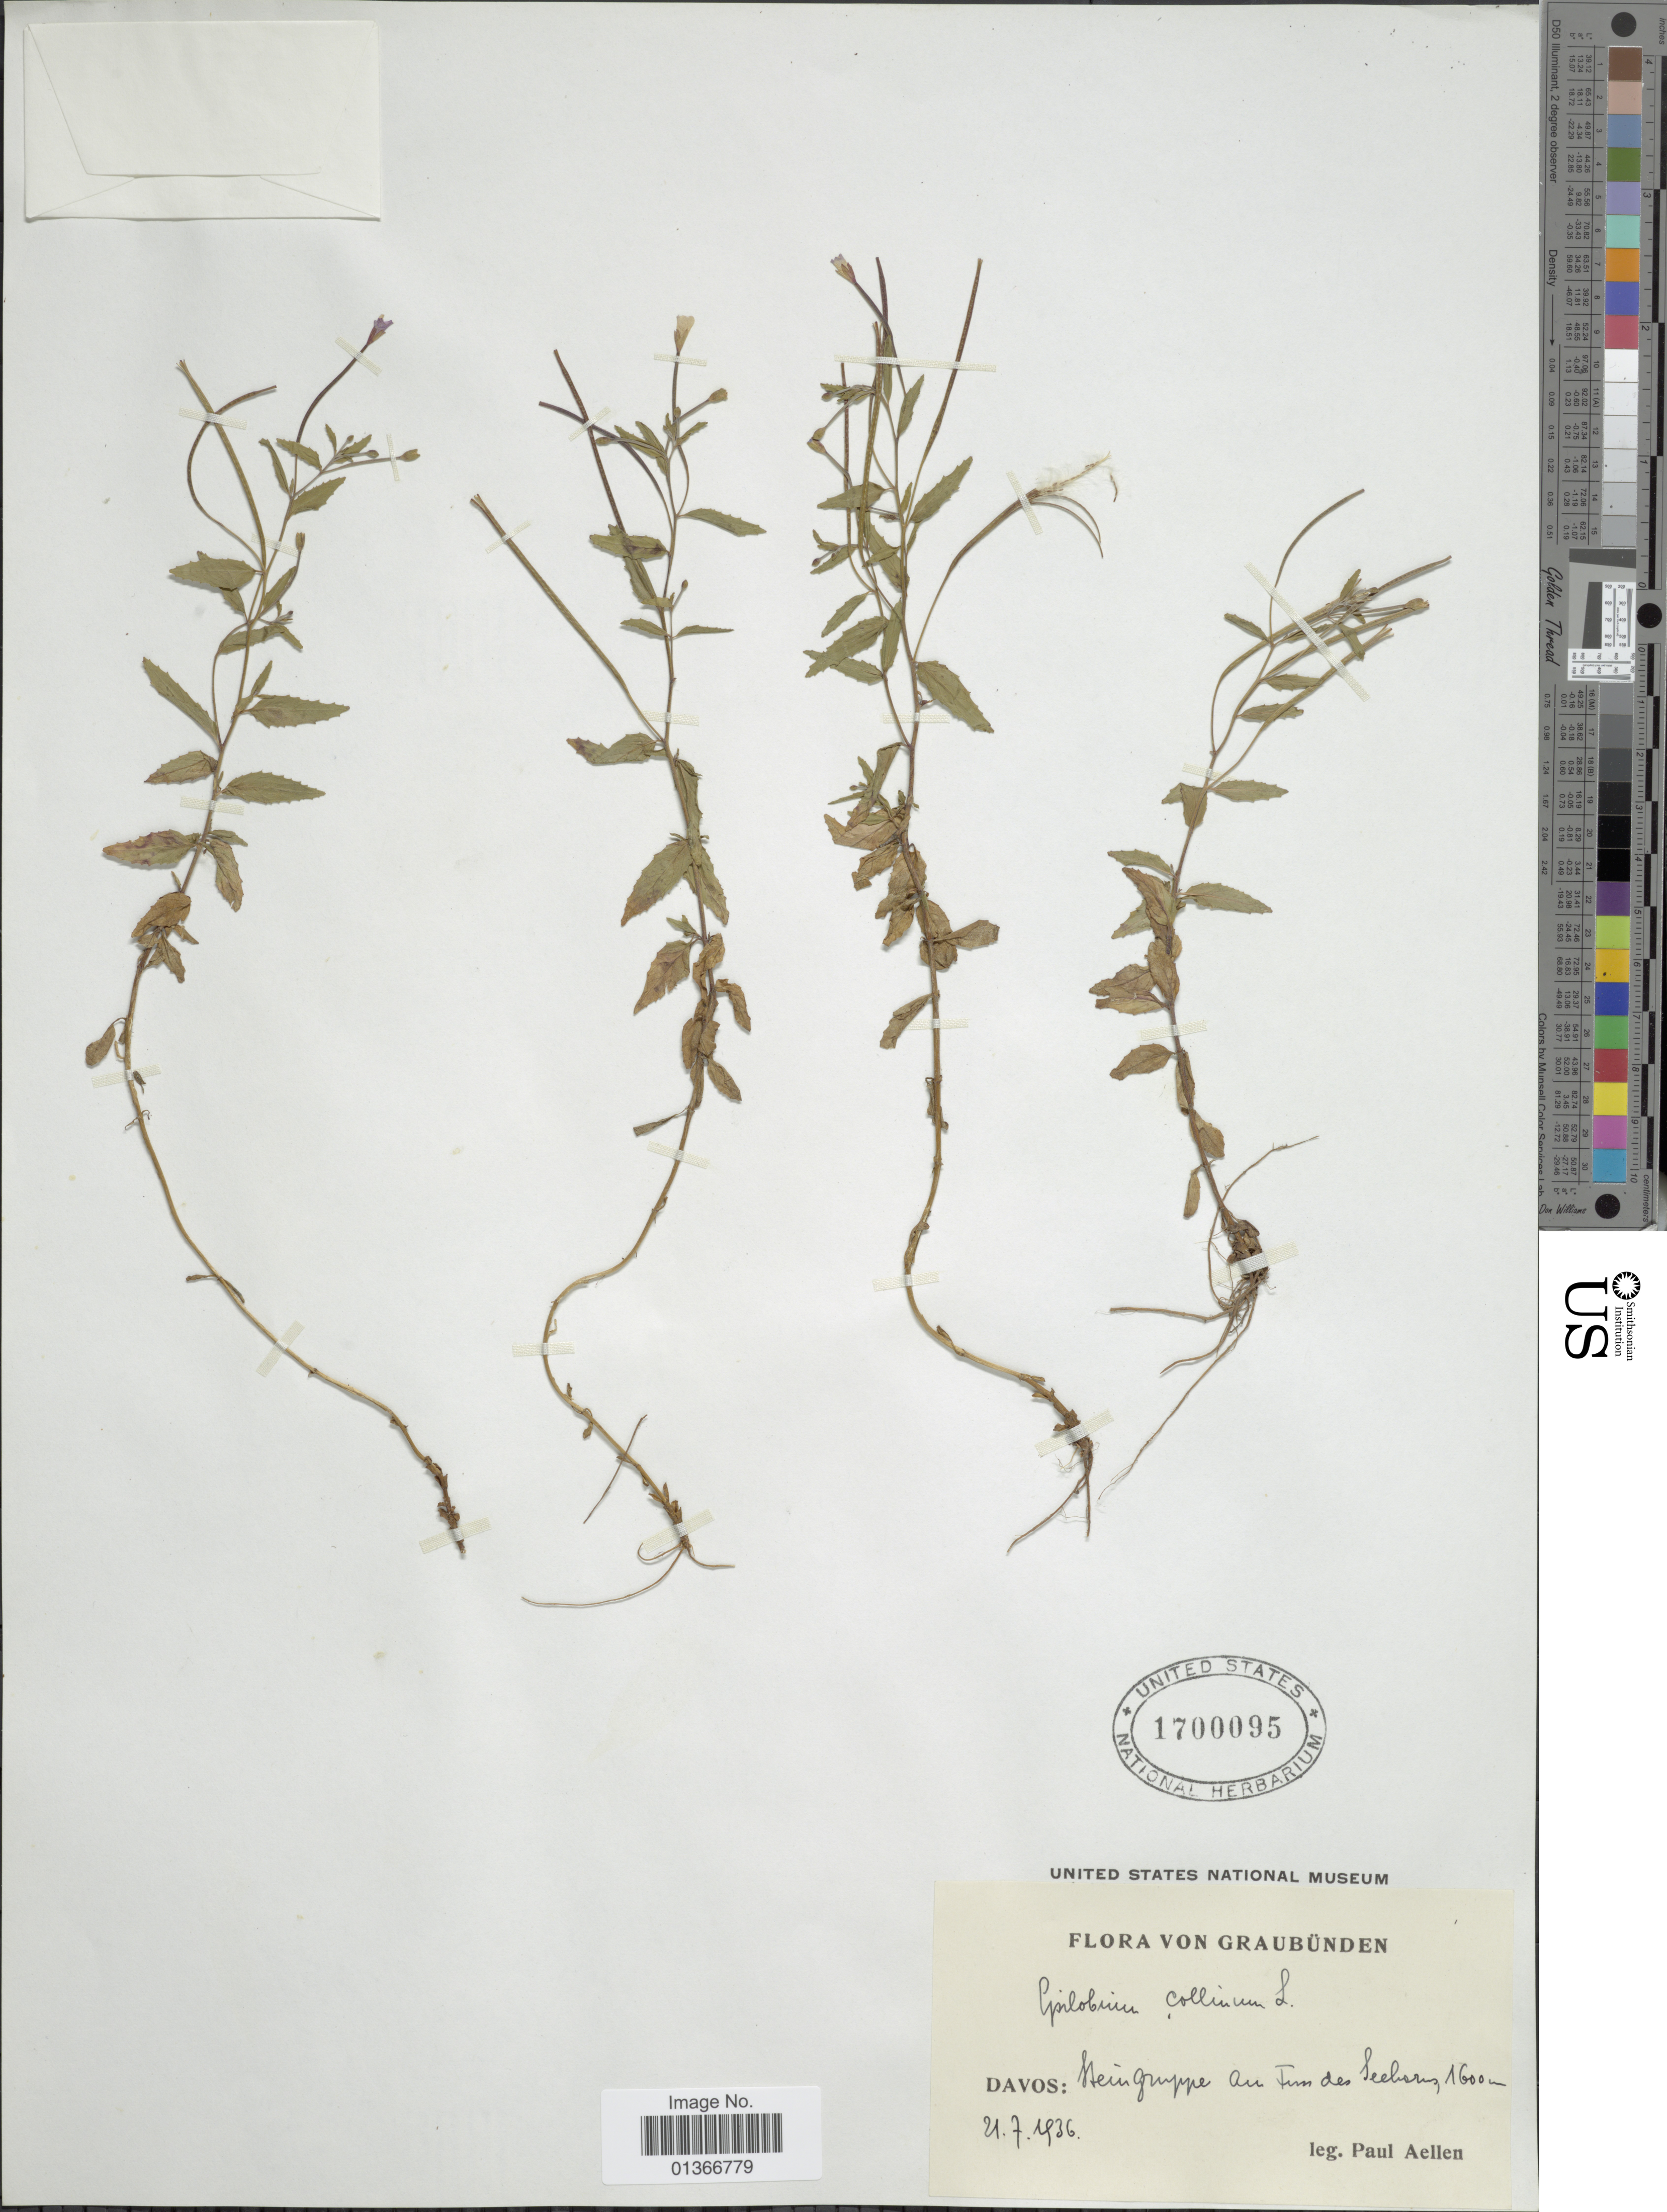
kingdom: Plantae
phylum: Tracheophyta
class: Magnoliopsida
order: Myrtales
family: Onagraceae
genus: Epilobium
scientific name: Epilobium collinum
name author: C.C. Gmel.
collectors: P. Aellen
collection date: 1936-07-21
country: Switzerland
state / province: Graubunden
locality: Davos: Steingruppe an Fern des Seehous.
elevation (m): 1600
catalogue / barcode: US 1700095